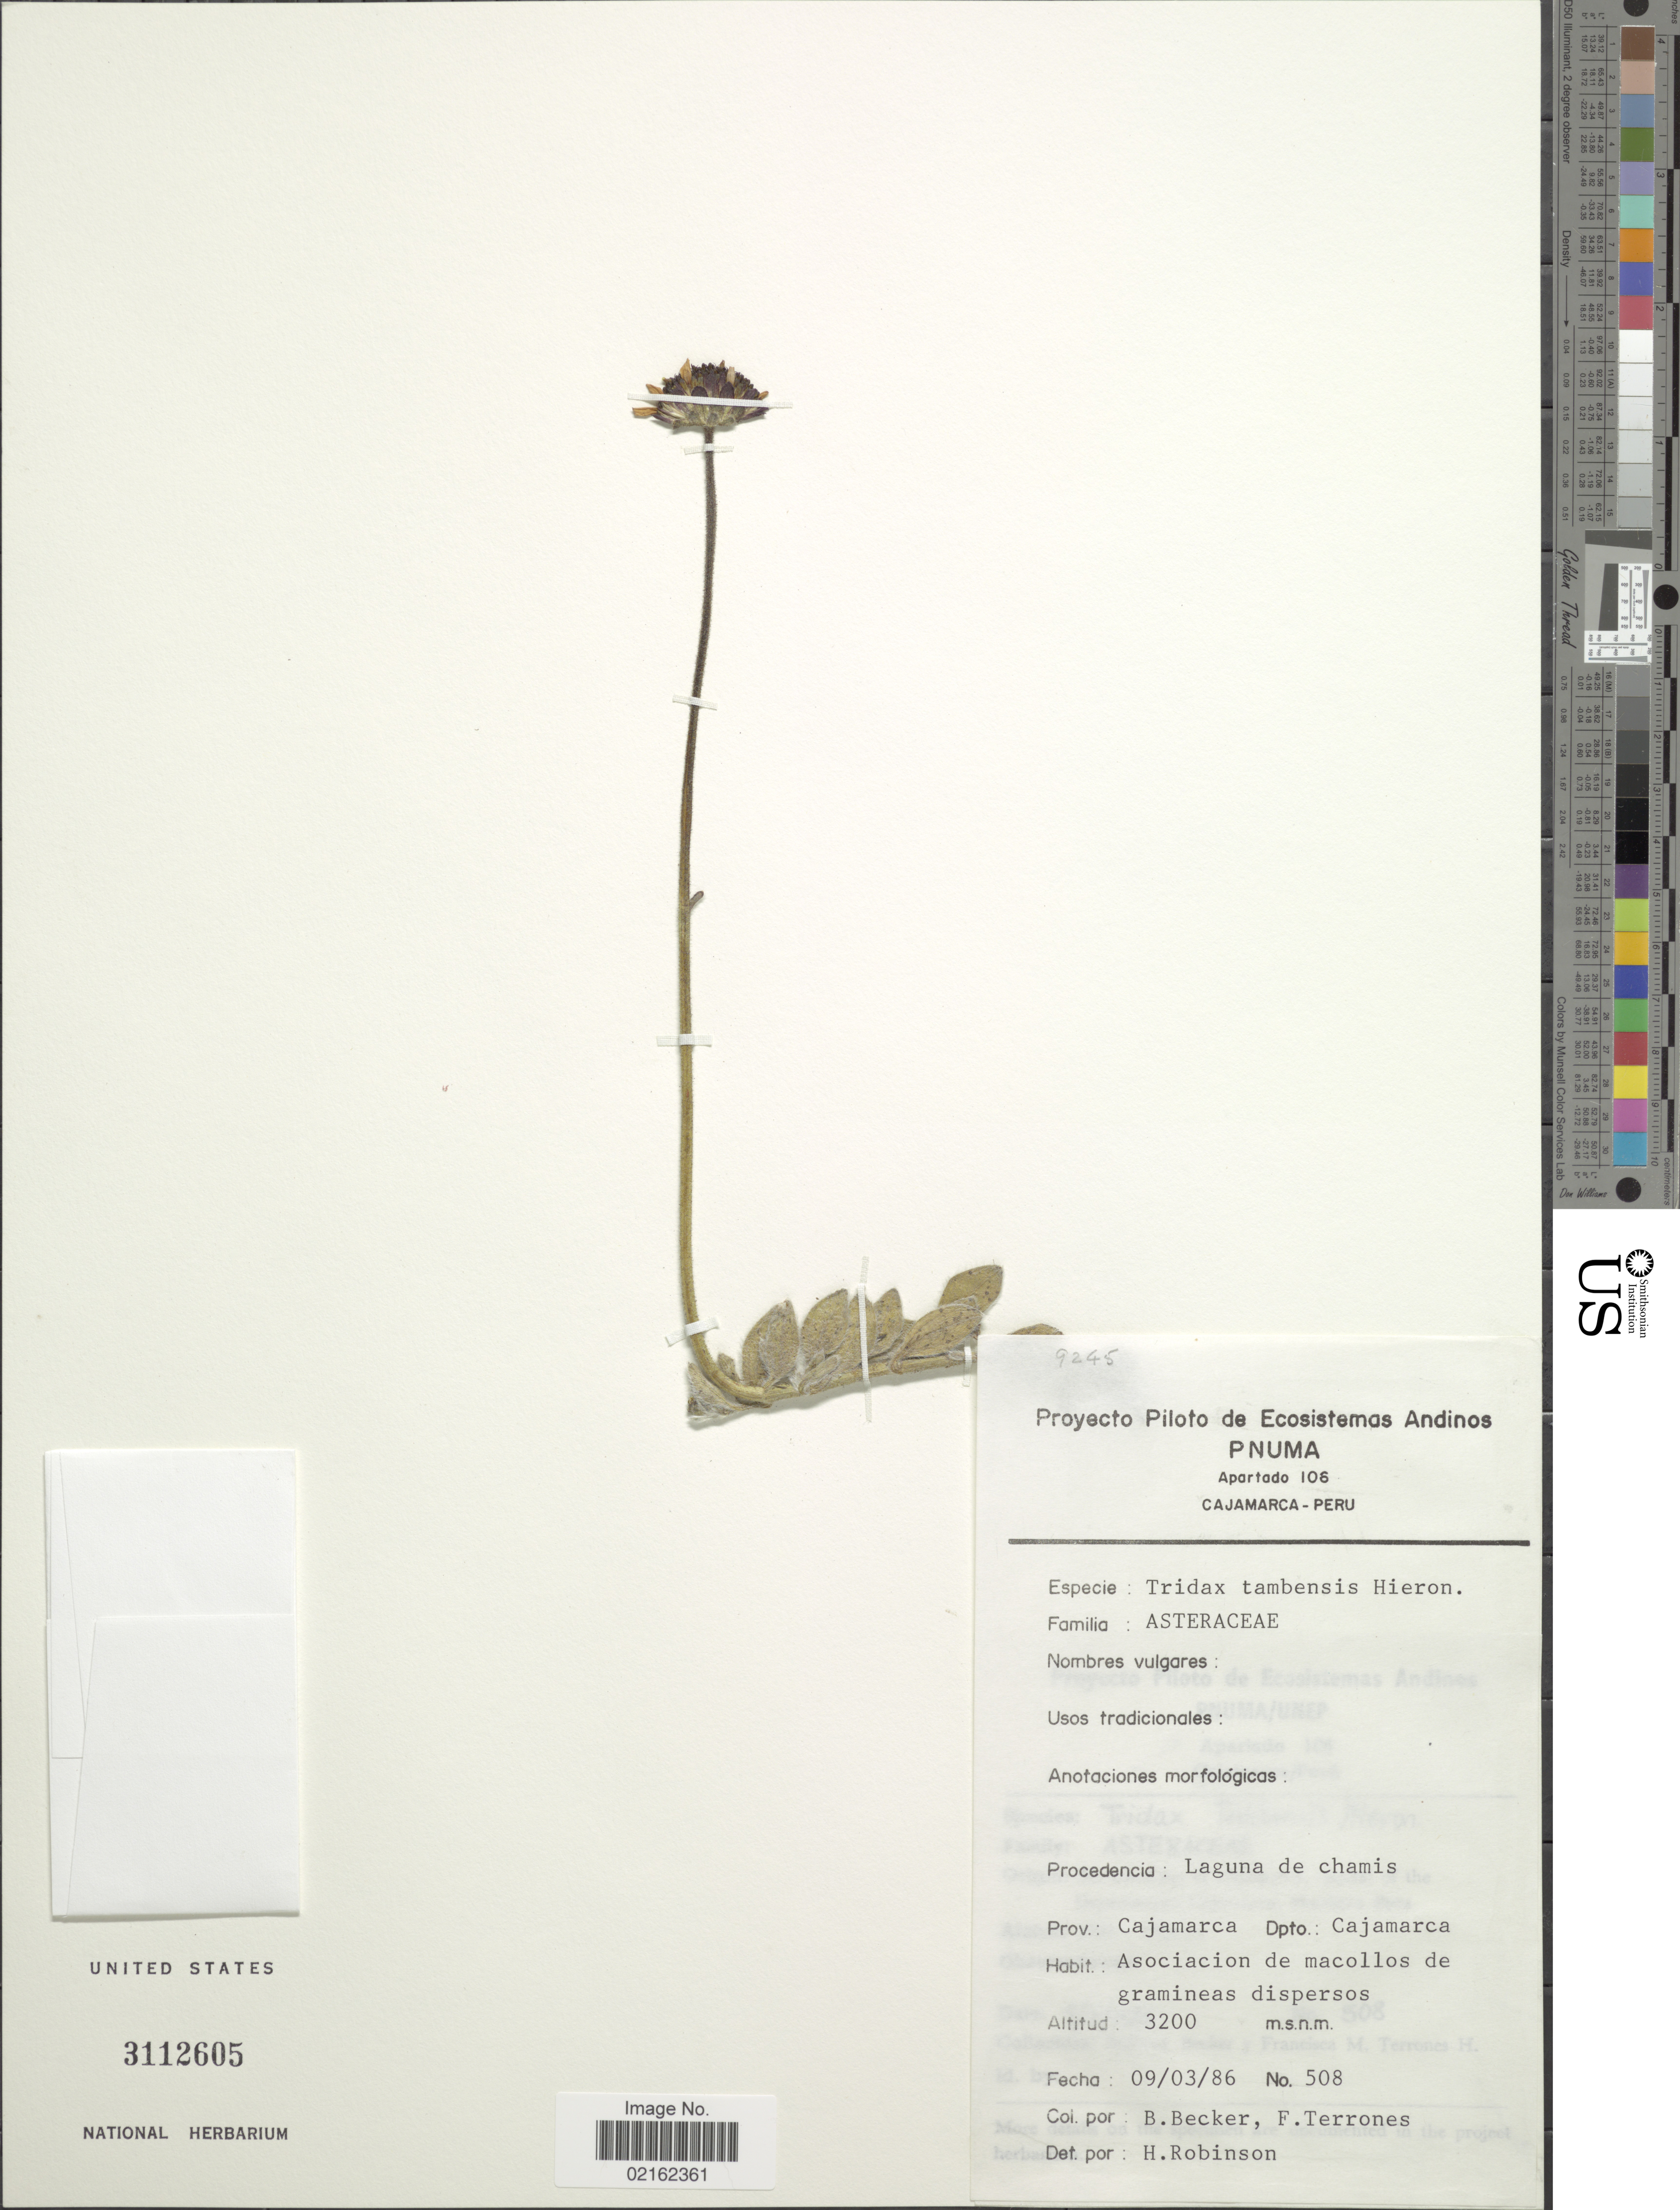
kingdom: Plantae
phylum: Tracheophyta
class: Magnoliopsida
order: Asterales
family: Asteraceae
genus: Tridax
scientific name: Tridax tambensis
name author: Hieron.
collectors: B. Becker & F. Terrones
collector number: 508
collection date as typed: Transcribed d/m/y: 9/3/86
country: Peru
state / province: Cajamarca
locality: Laguna de chamis, Prov. Cajamarca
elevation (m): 3200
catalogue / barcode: US 3112605